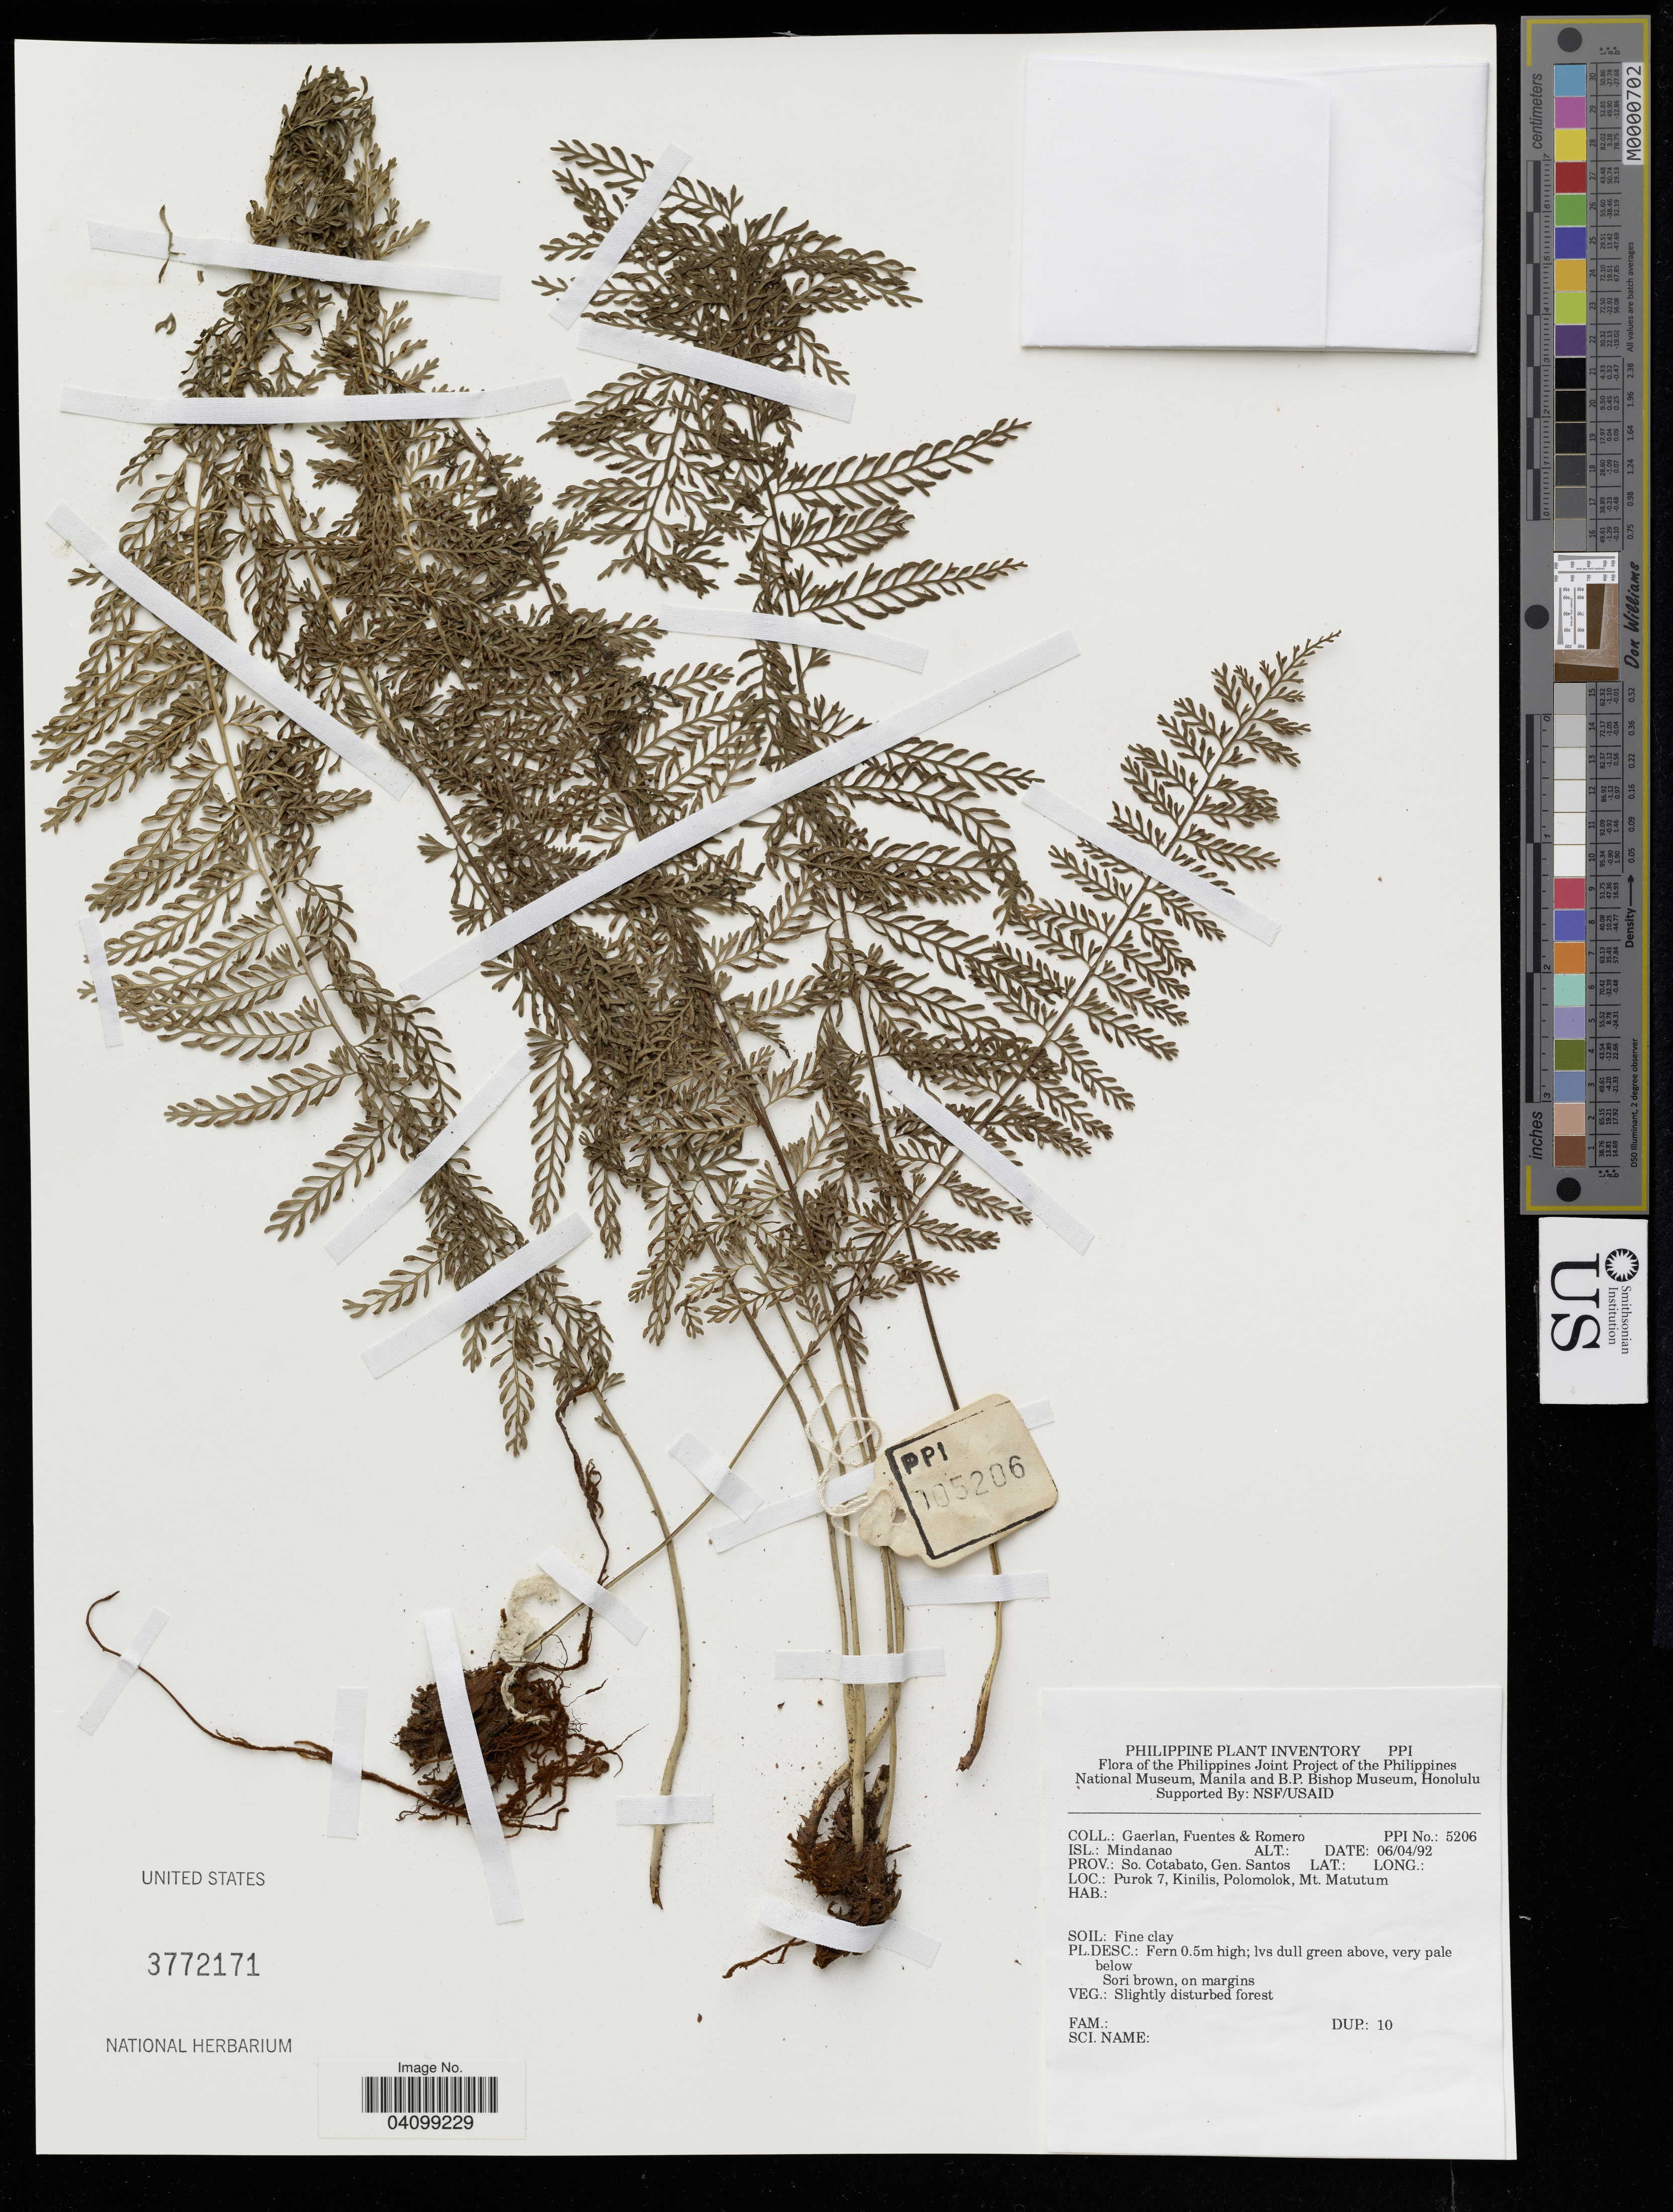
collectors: Gaerlan & -. Romero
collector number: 5206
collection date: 1992-04-06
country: Philippines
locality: Isl. Mindanao. So. Cotabato, Gen. Santos. Purok 7, Kinilis, Polomolok, Mt. Matutum.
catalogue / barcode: US 3772171